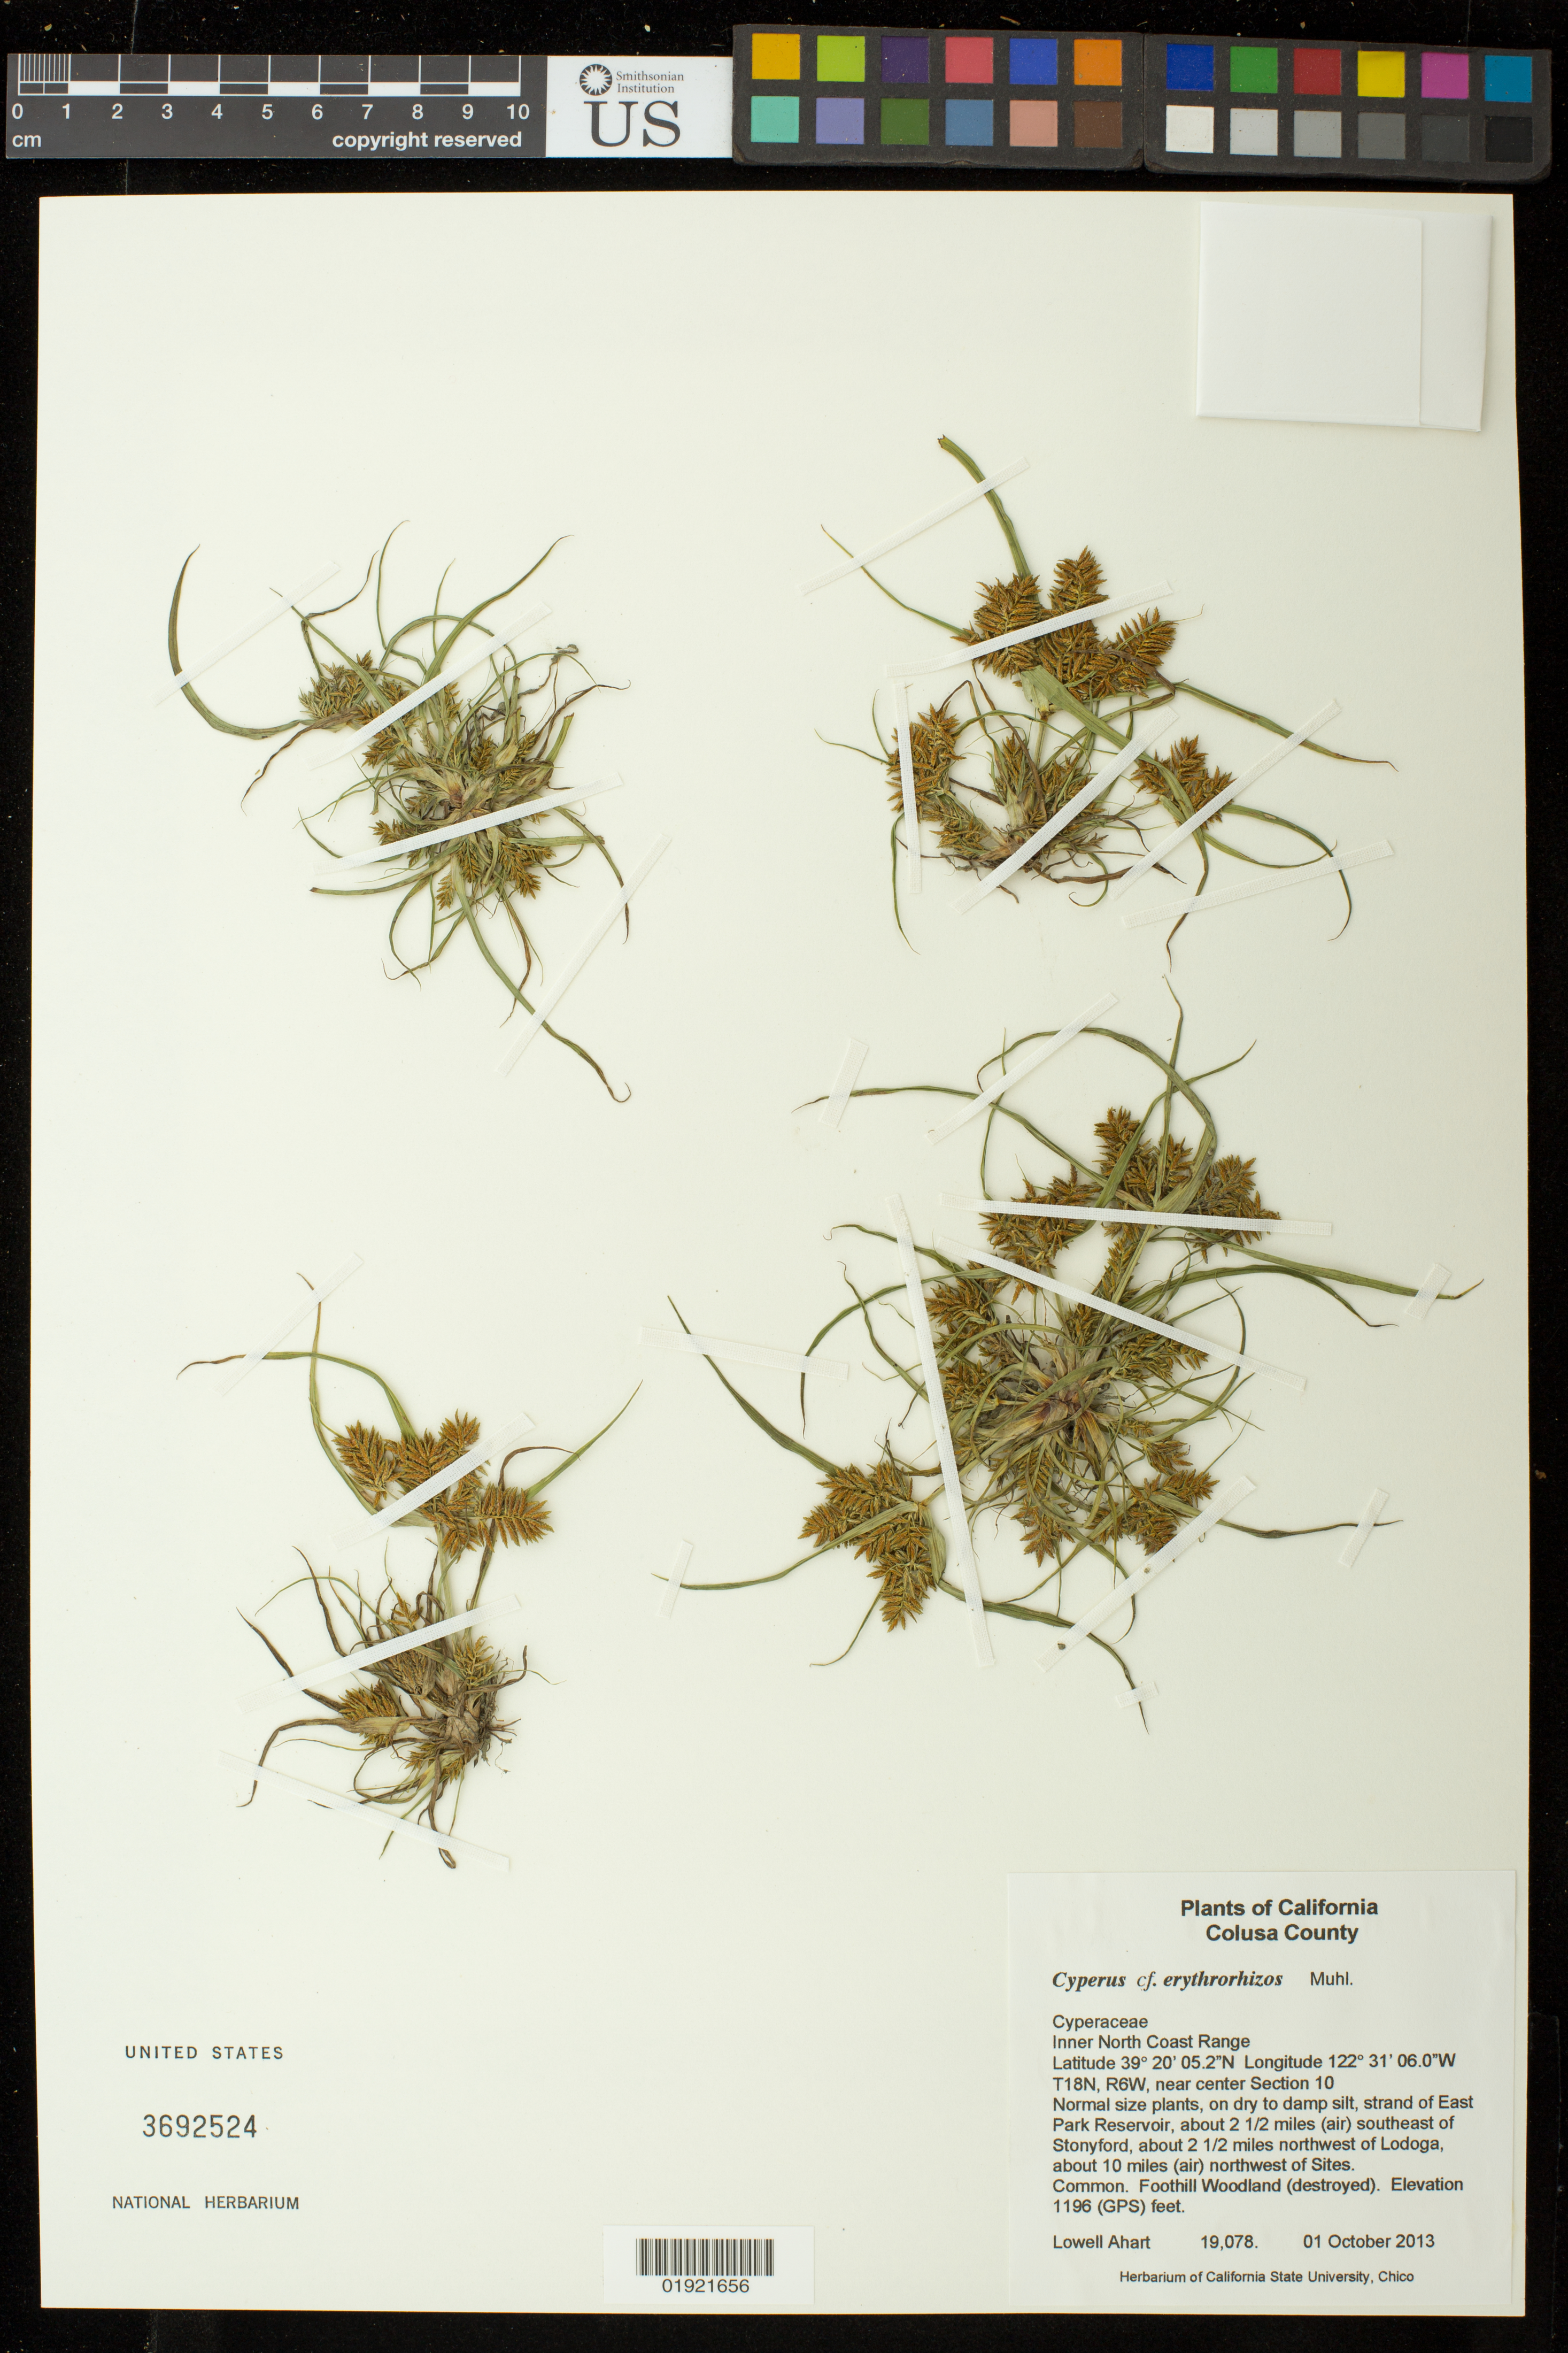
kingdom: Plantae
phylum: Tracheophyta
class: Liliopsida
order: Poales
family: Cyperaceae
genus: Cyperus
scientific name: Cyperus erythrorhizos Muhl.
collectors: L. Ahart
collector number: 19078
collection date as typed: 01 October 2013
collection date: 2013-10-01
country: United States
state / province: California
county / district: Colusa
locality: T18N, R6W, near center Section 10, strand of East Park Reservoir, about 2 1/2 miles (air) southeast of Stonyford, about 2 1/2 miles northwest of Lodoga, about 10 miles (air) northwest of Sites. Foothill Woodland (destroyed)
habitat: on dry to damp silt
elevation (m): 365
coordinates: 39 20 5.2 N, 122 31 6.0 W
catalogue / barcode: US 3692524